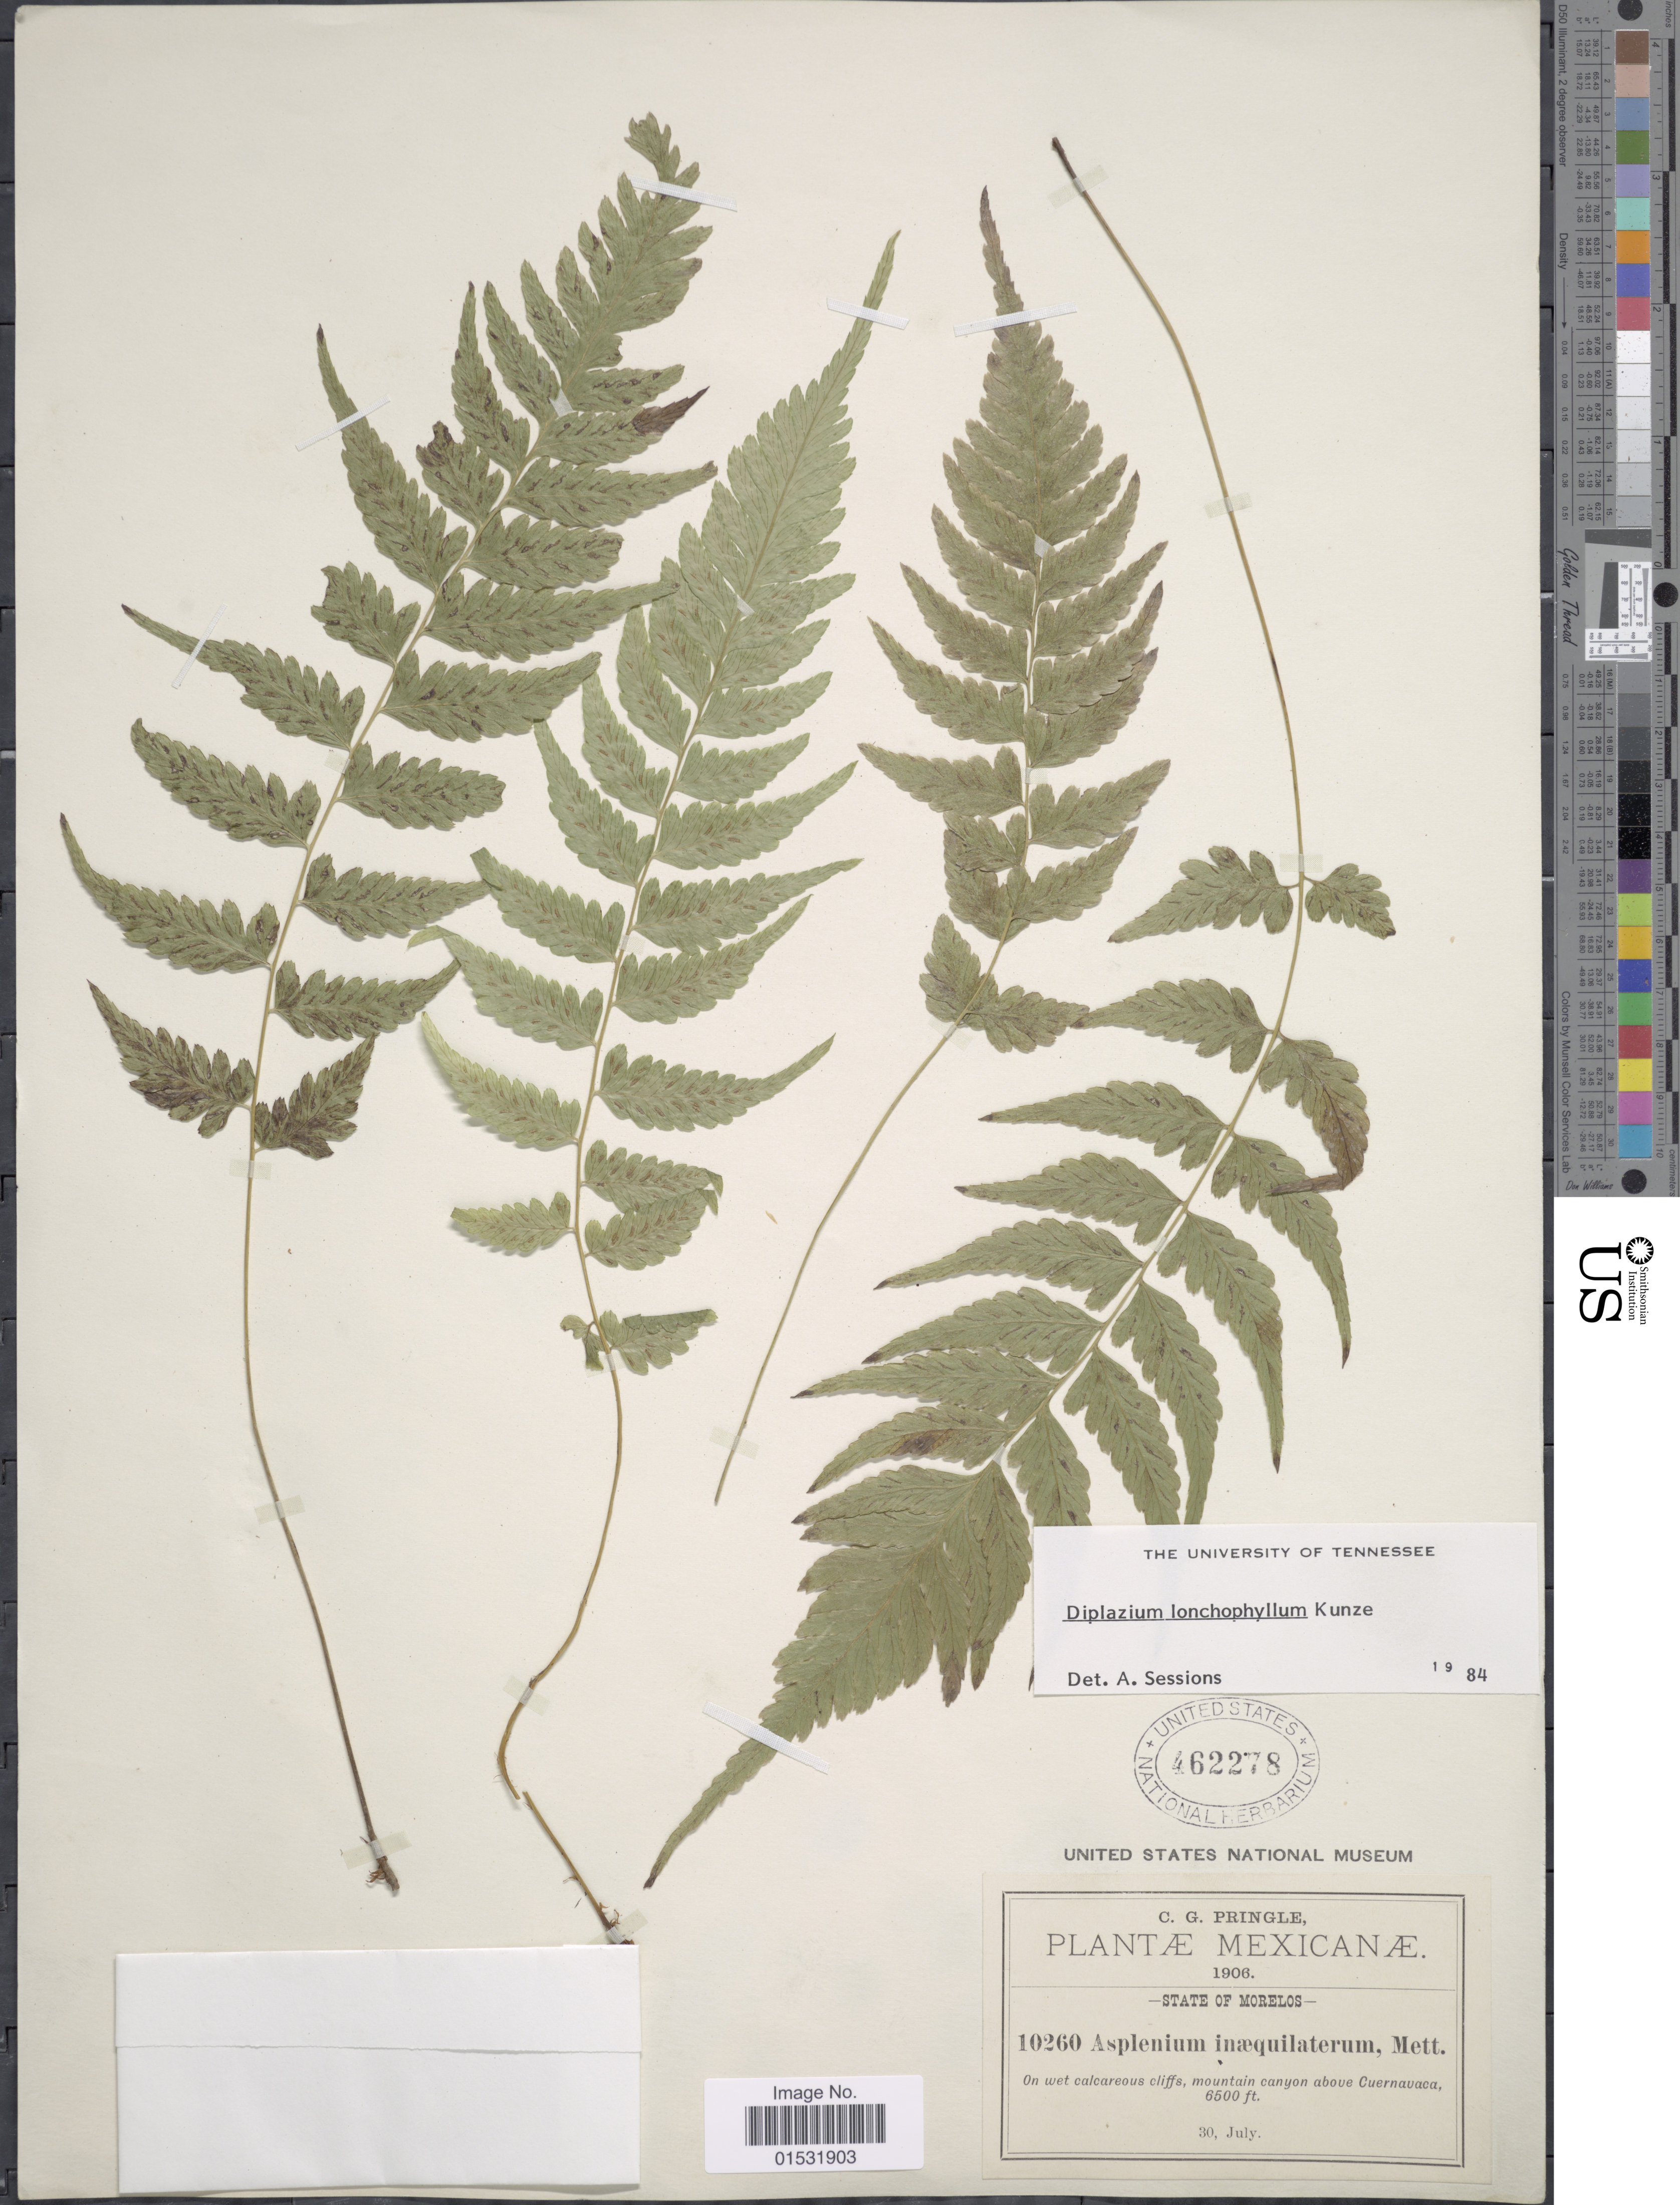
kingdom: Plantae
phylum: Tracheophyta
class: Polypodiopsida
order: Polypodiales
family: Athyriaceae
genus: Diplazium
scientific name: Diplazium lonchophyllum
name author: Kunze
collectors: C. G. Pringle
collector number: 10260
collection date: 1906-07-30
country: Mexico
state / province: Morelos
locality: Mountain canyon above Cuernavaca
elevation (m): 1981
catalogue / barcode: US 462278